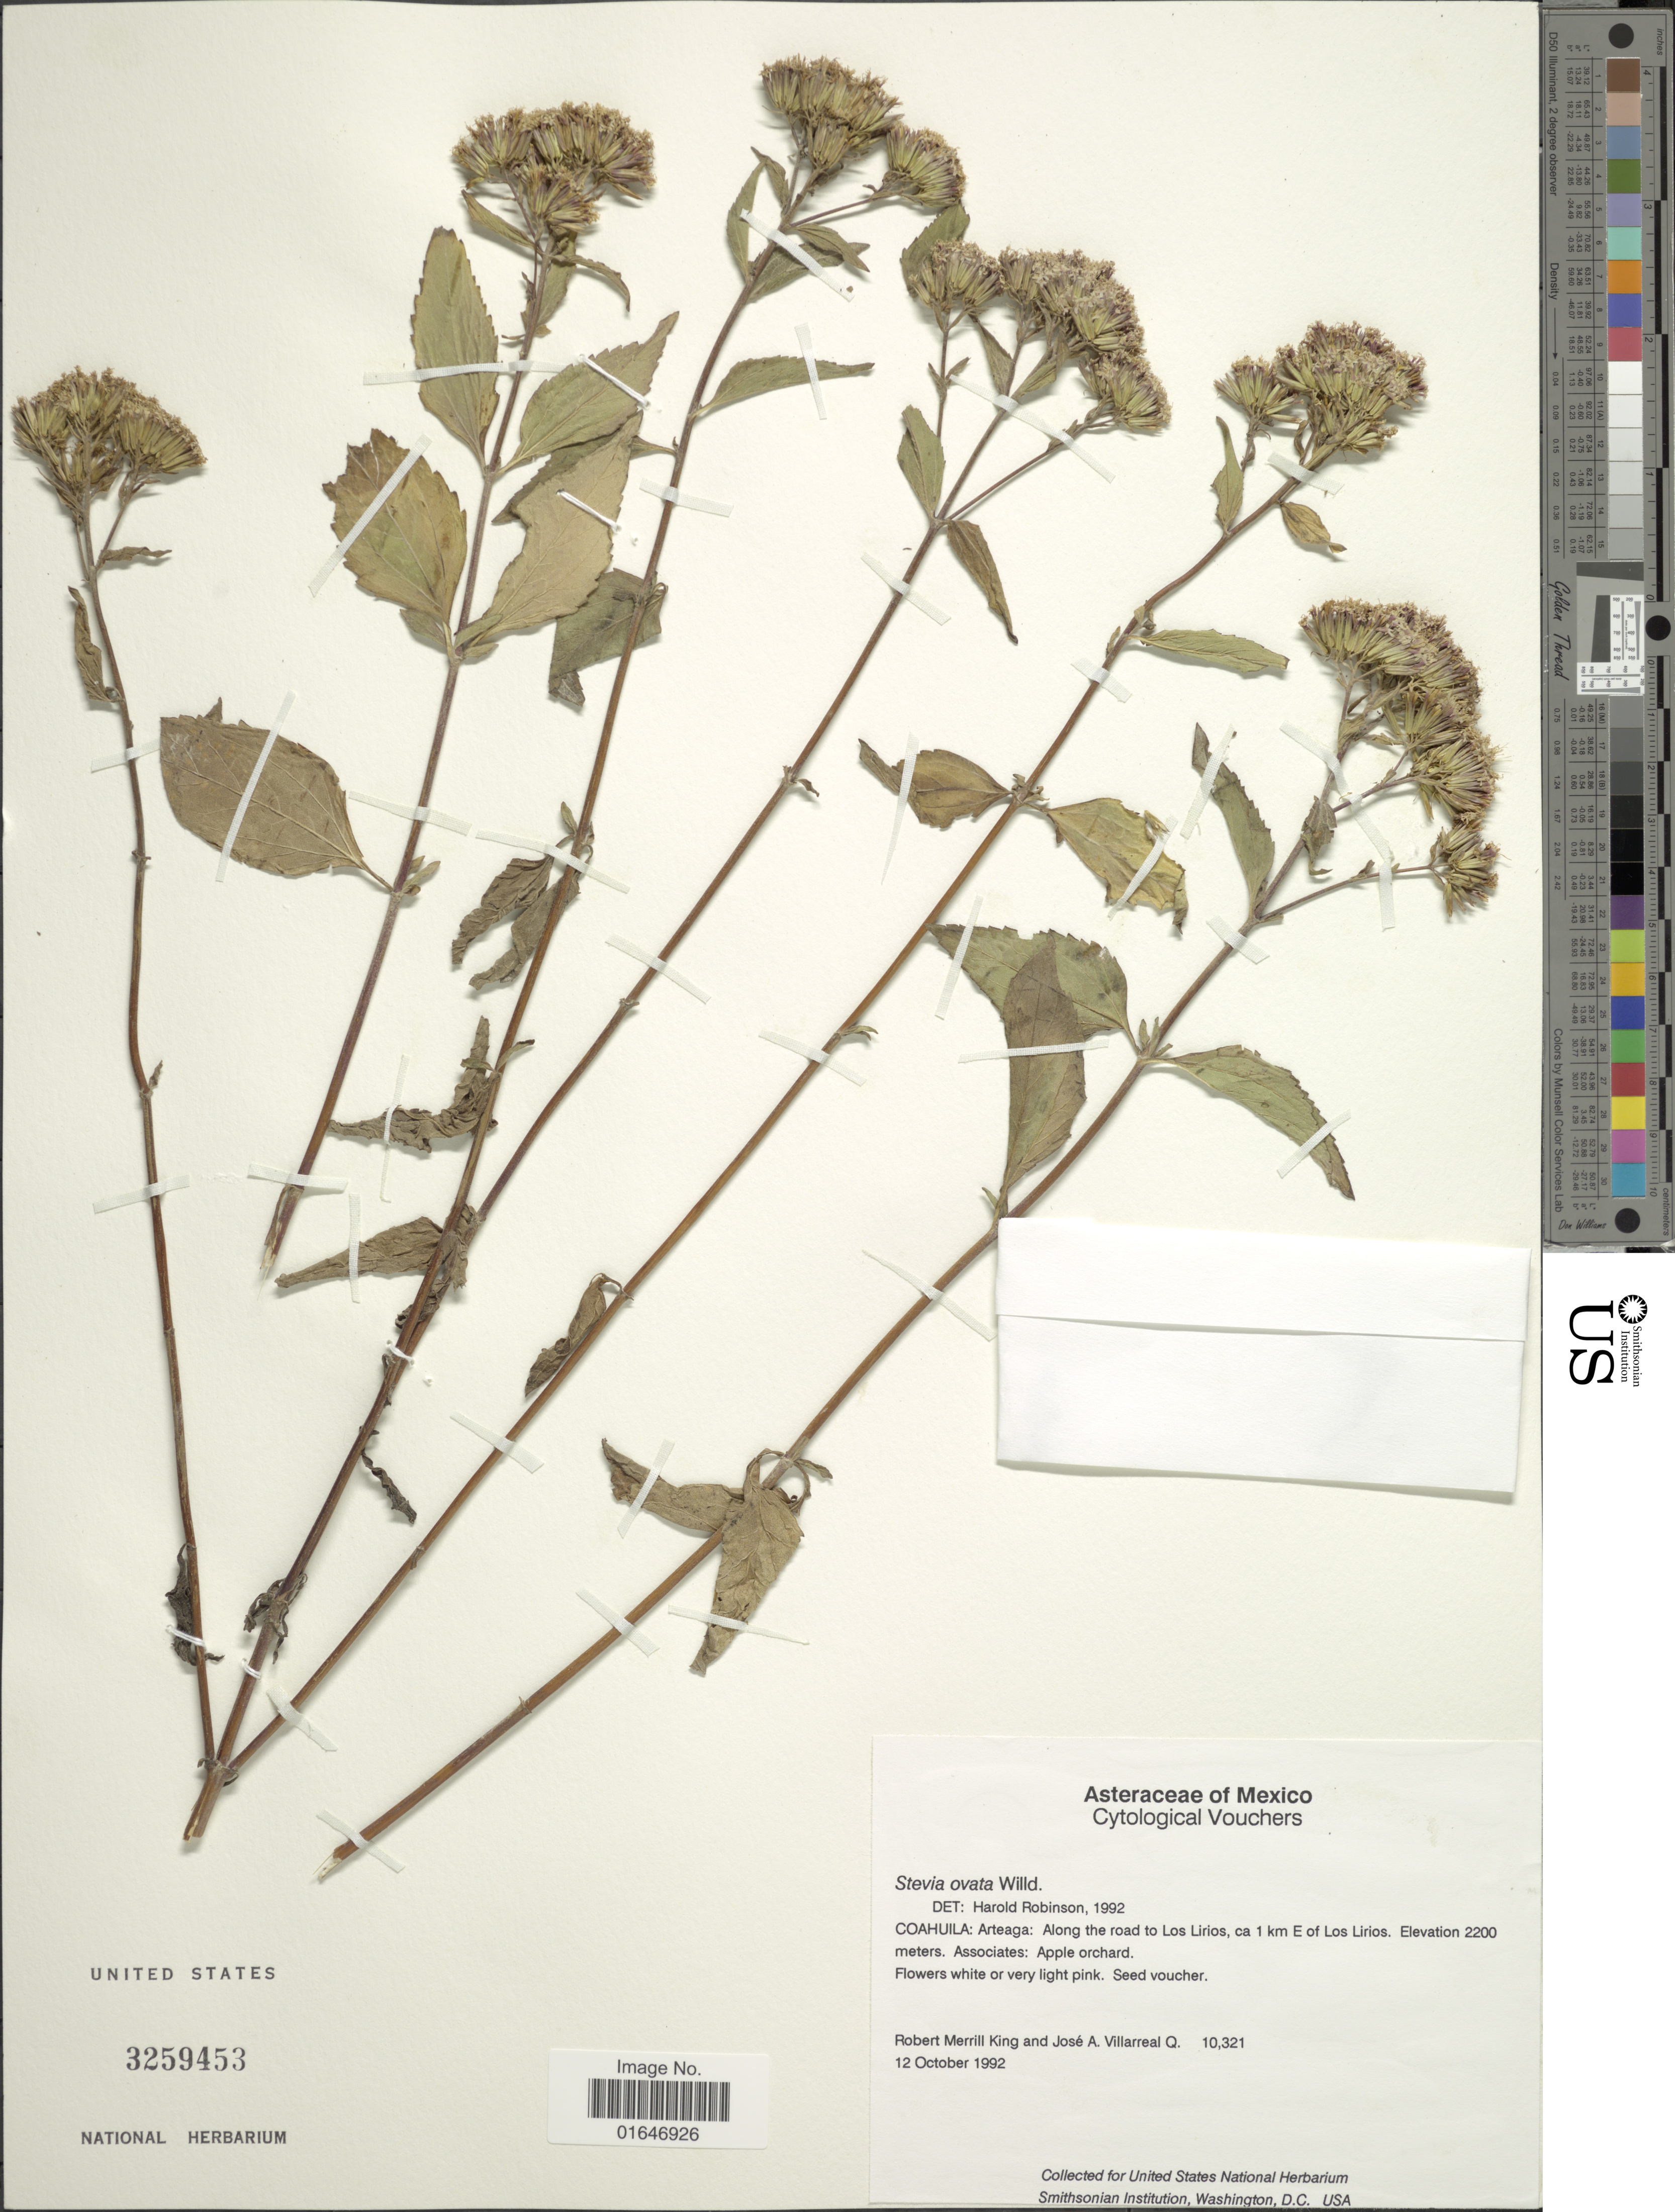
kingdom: Plantae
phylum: Tracheophyta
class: Magnoliopsida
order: Asterales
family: Asteraceae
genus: Stevia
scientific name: Stevia ovata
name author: Willd.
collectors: R. M. King & J. Villarreal-Quintanilla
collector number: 10321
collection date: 1992-10-12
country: Mexico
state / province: Coahuila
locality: Arteaga: along the road to Los Irios, ca 1 km E of Los Irios.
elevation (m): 2200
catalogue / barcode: US 3259453